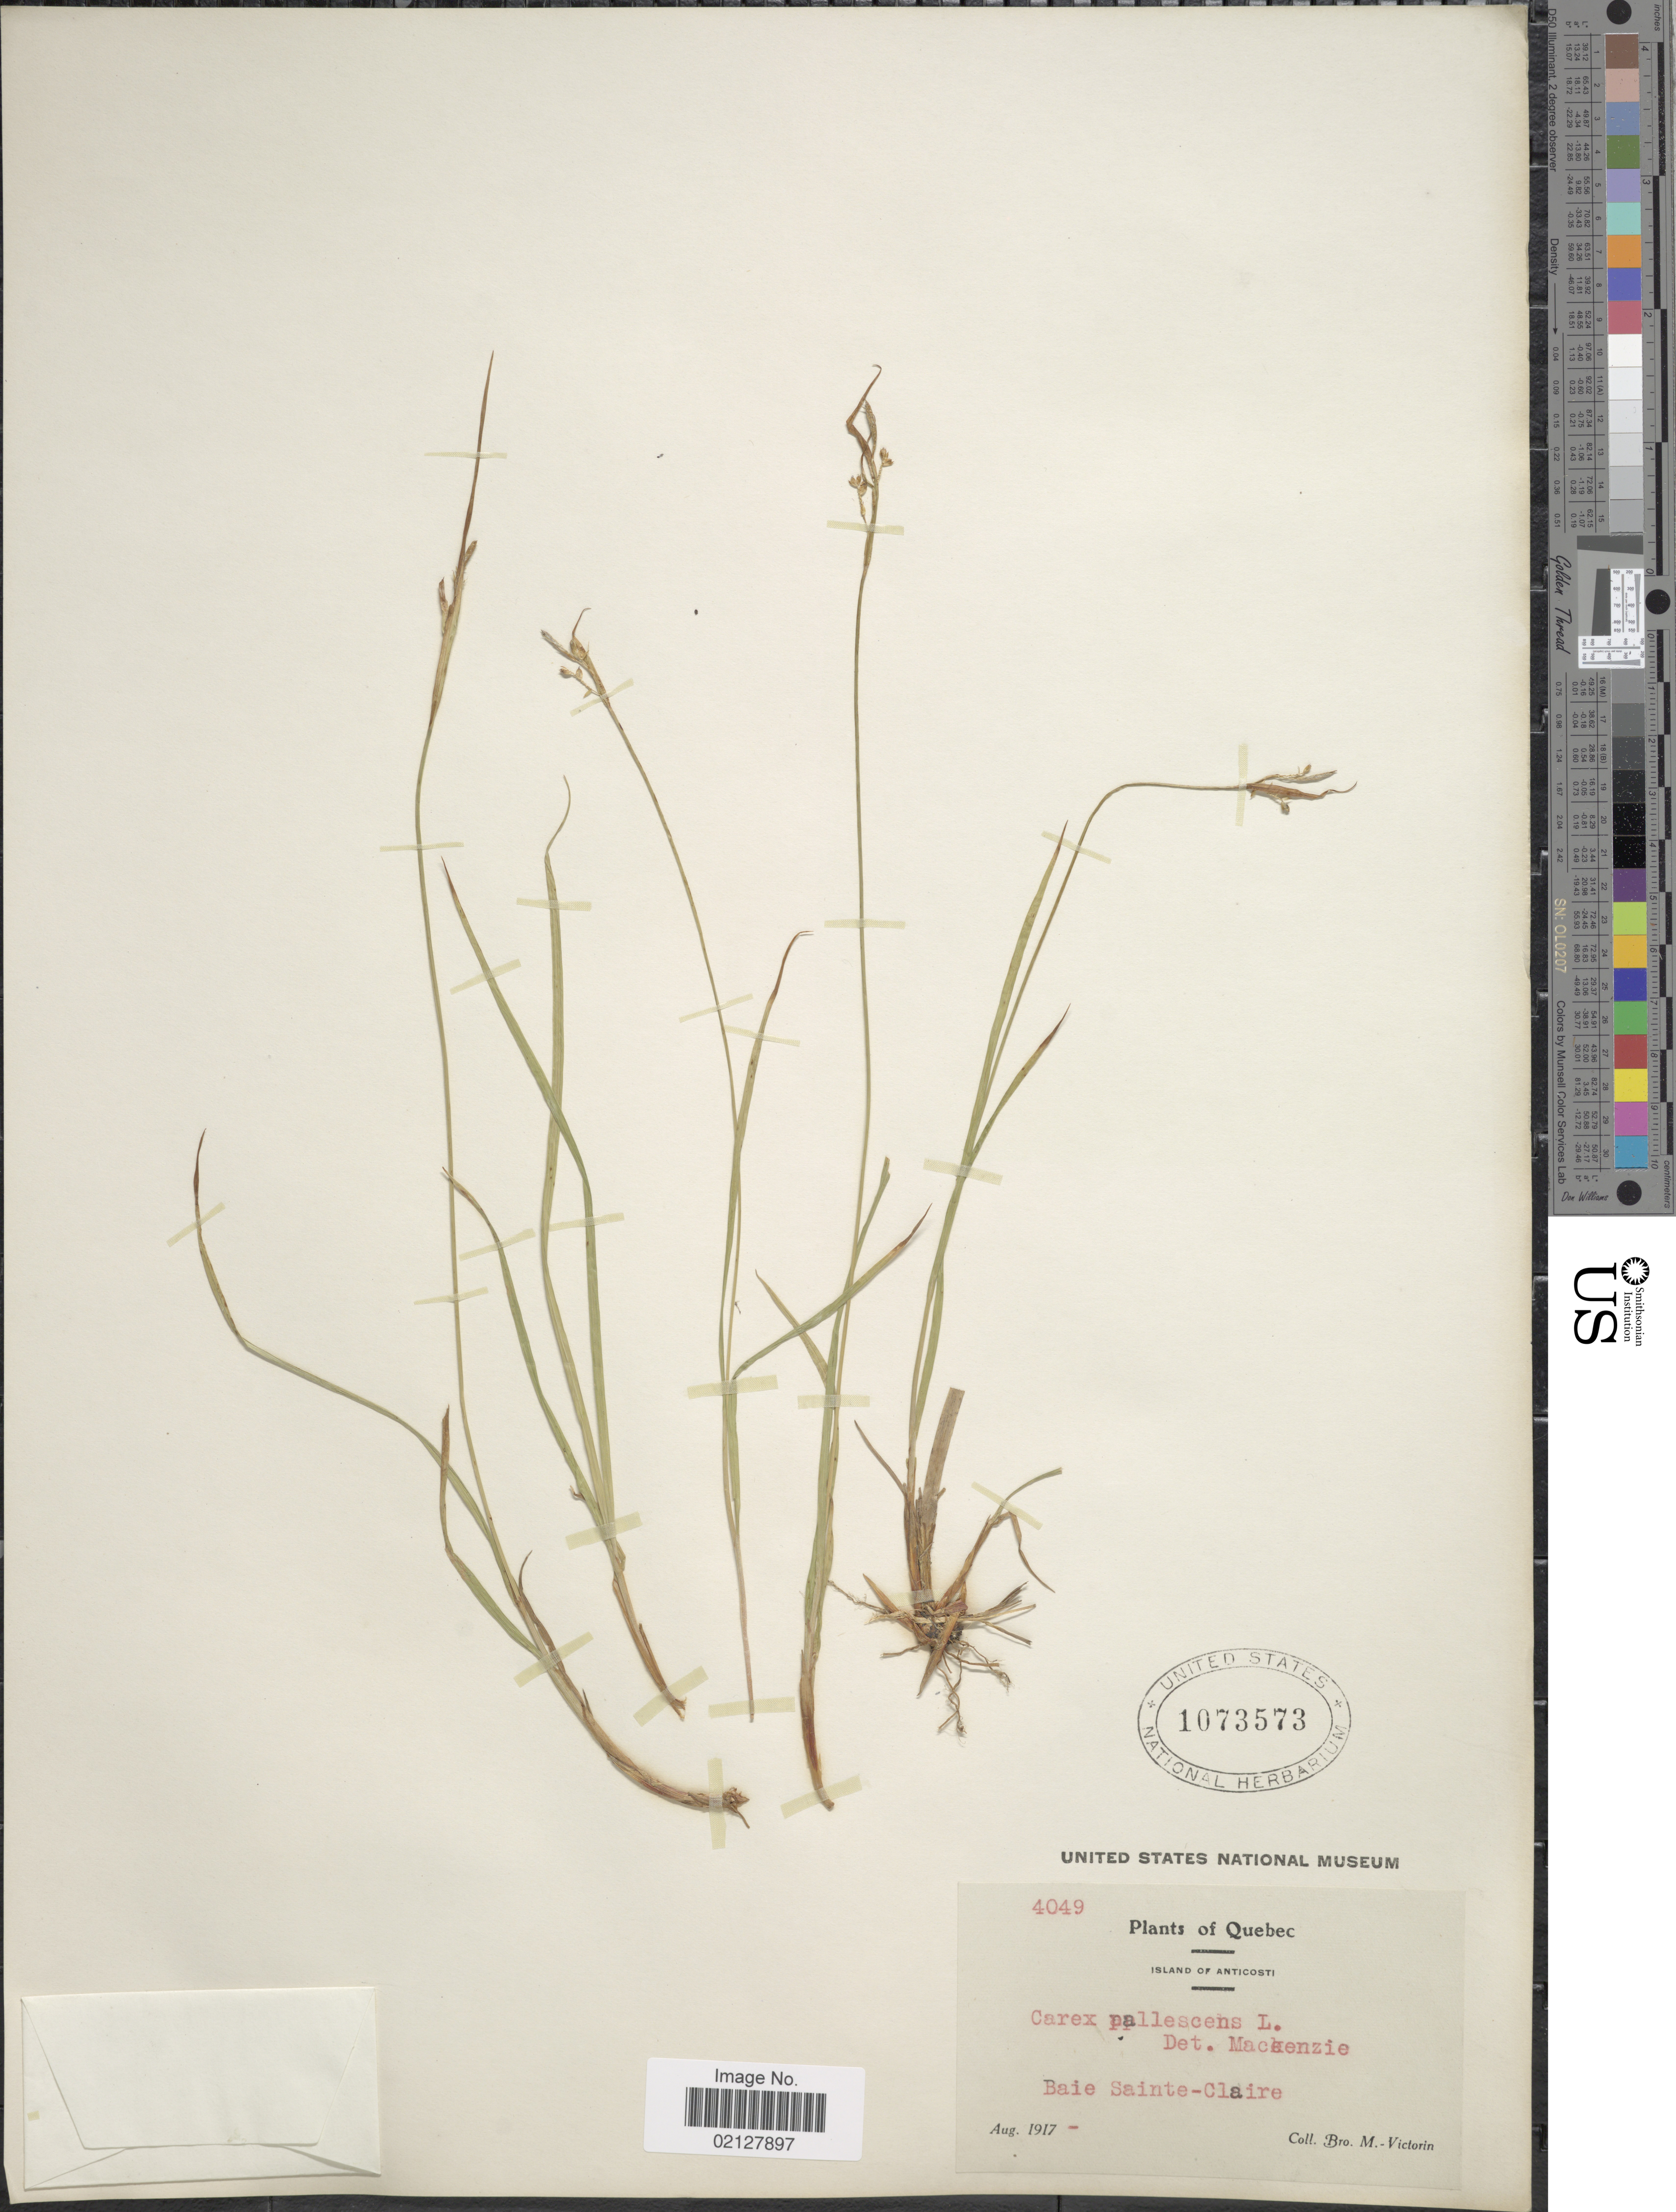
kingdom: Plantae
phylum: Tracheophyta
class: Liliopsida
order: Poales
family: Cyperaceae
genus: Carex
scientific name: Carex pallescens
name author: L.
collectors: Fr. Marie-Victorin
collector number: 4049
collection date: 1917-08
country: Canada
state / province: Quebec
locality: Island of Anticosti. Baie Sainte- Claire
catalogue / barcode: US 1073573